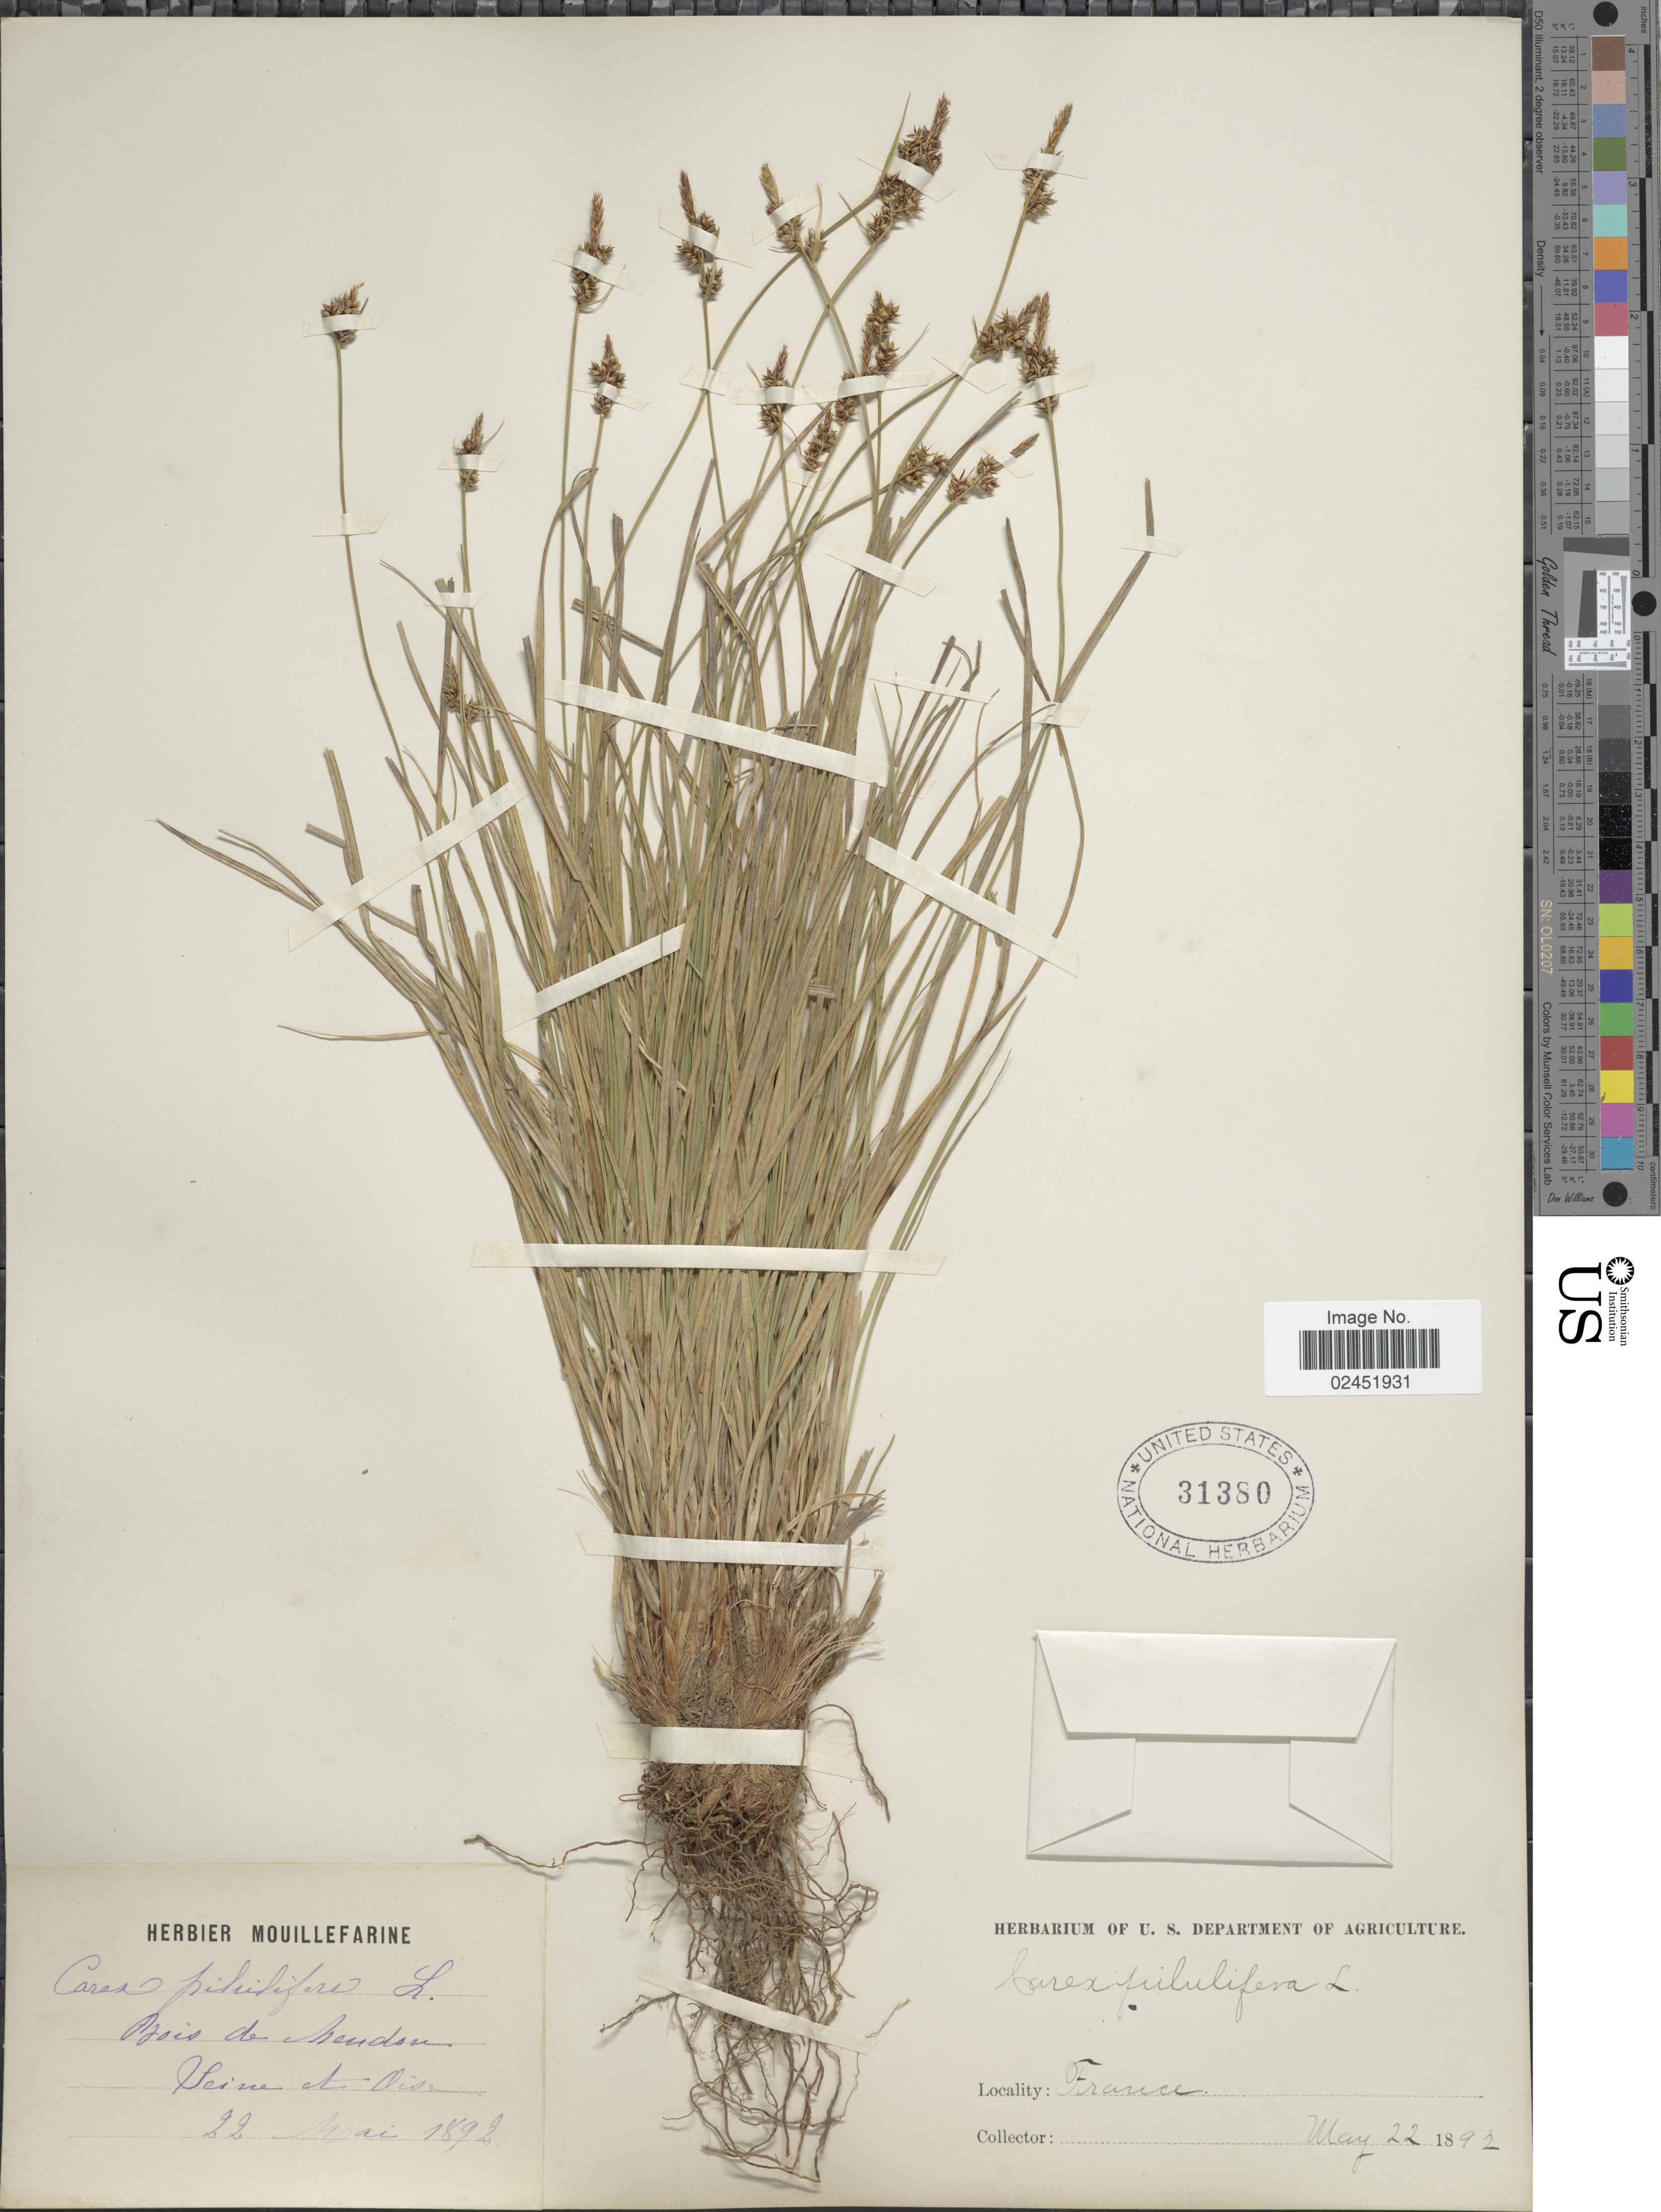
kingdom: Plantae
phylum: Tracheophyta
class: Liliopsida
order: Poales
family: Cyperaceae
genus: Carex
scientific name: Carex pilulifera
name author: L.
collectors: ex herb. Mouillefarine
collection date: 1892-05-22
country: France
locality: Bois de Hudson, Seine et Oise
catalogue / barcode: US 31380